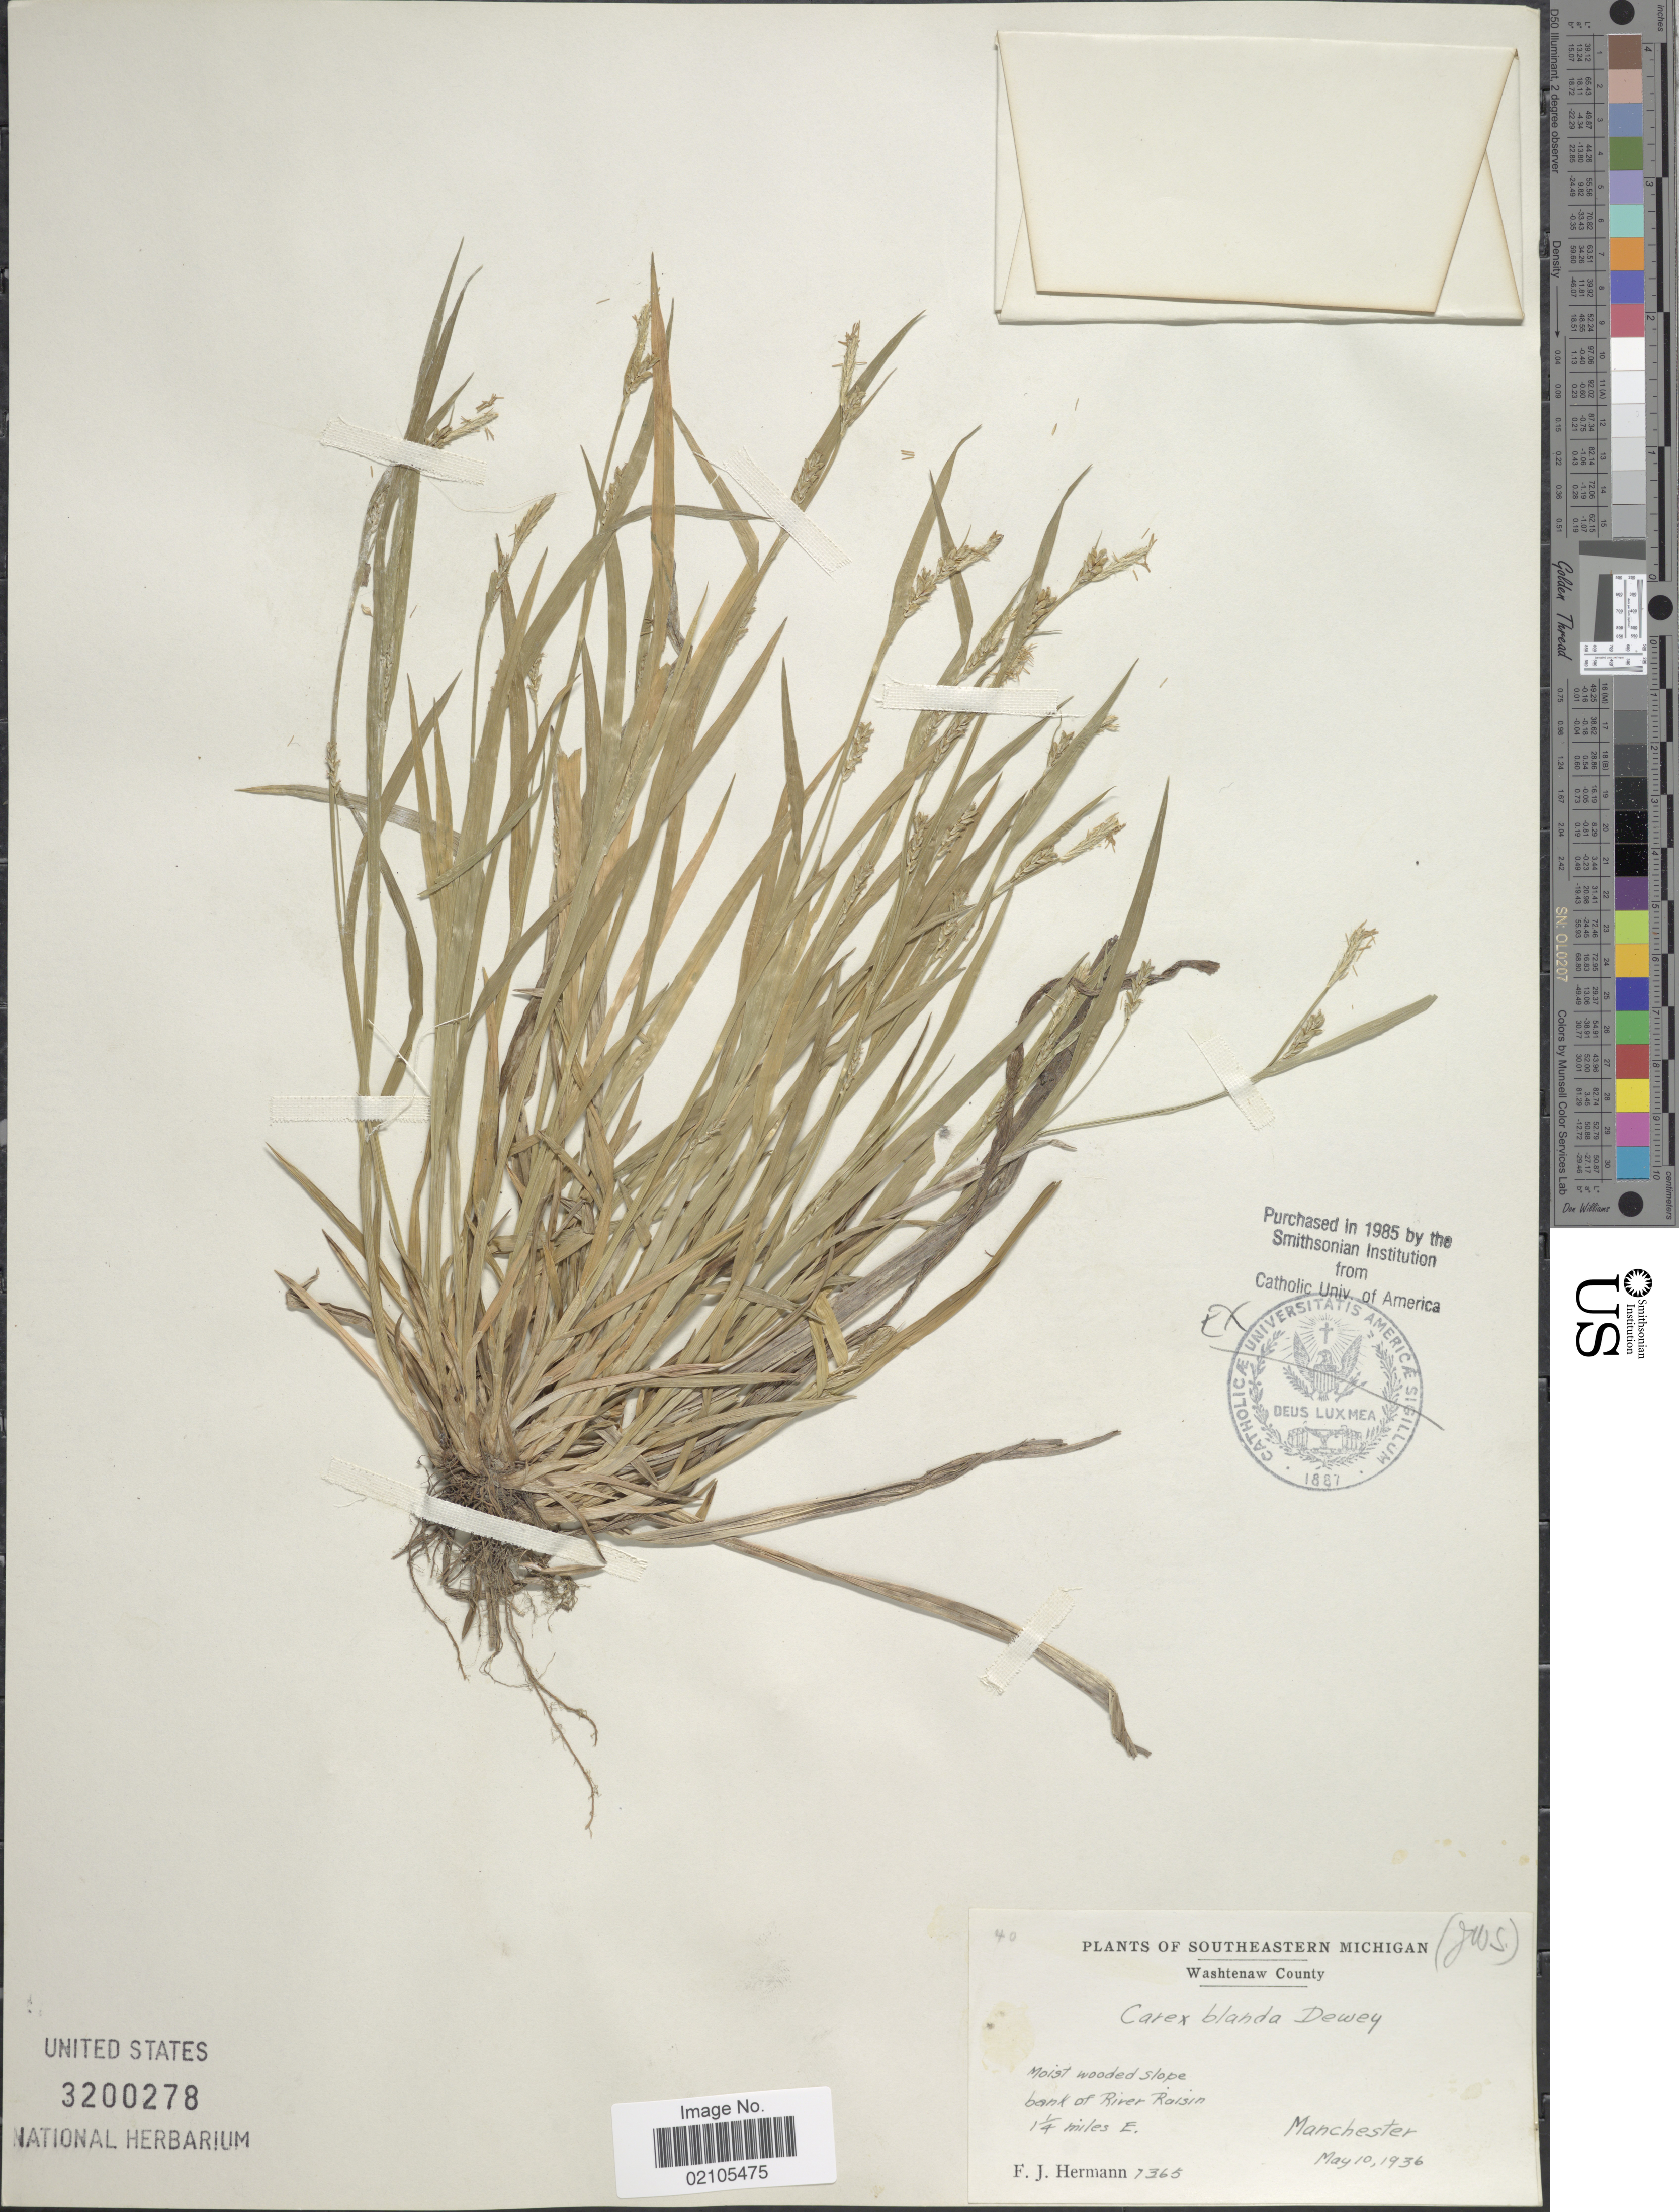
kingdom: Plantae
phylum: Tracheophyta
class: Liliopsida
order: Poales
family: Cyperaceae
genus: Carex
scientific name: Carex blanda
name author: Dewey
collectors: F. J. Hermann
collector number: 7365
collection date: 1936-05-10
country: United States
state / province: Michigan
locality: Southeastern Michigan. Washtenaw County. Moist wooded slope bank of River Raisin. 1 1/4 miles E. Manchester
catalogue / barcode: US 3200278